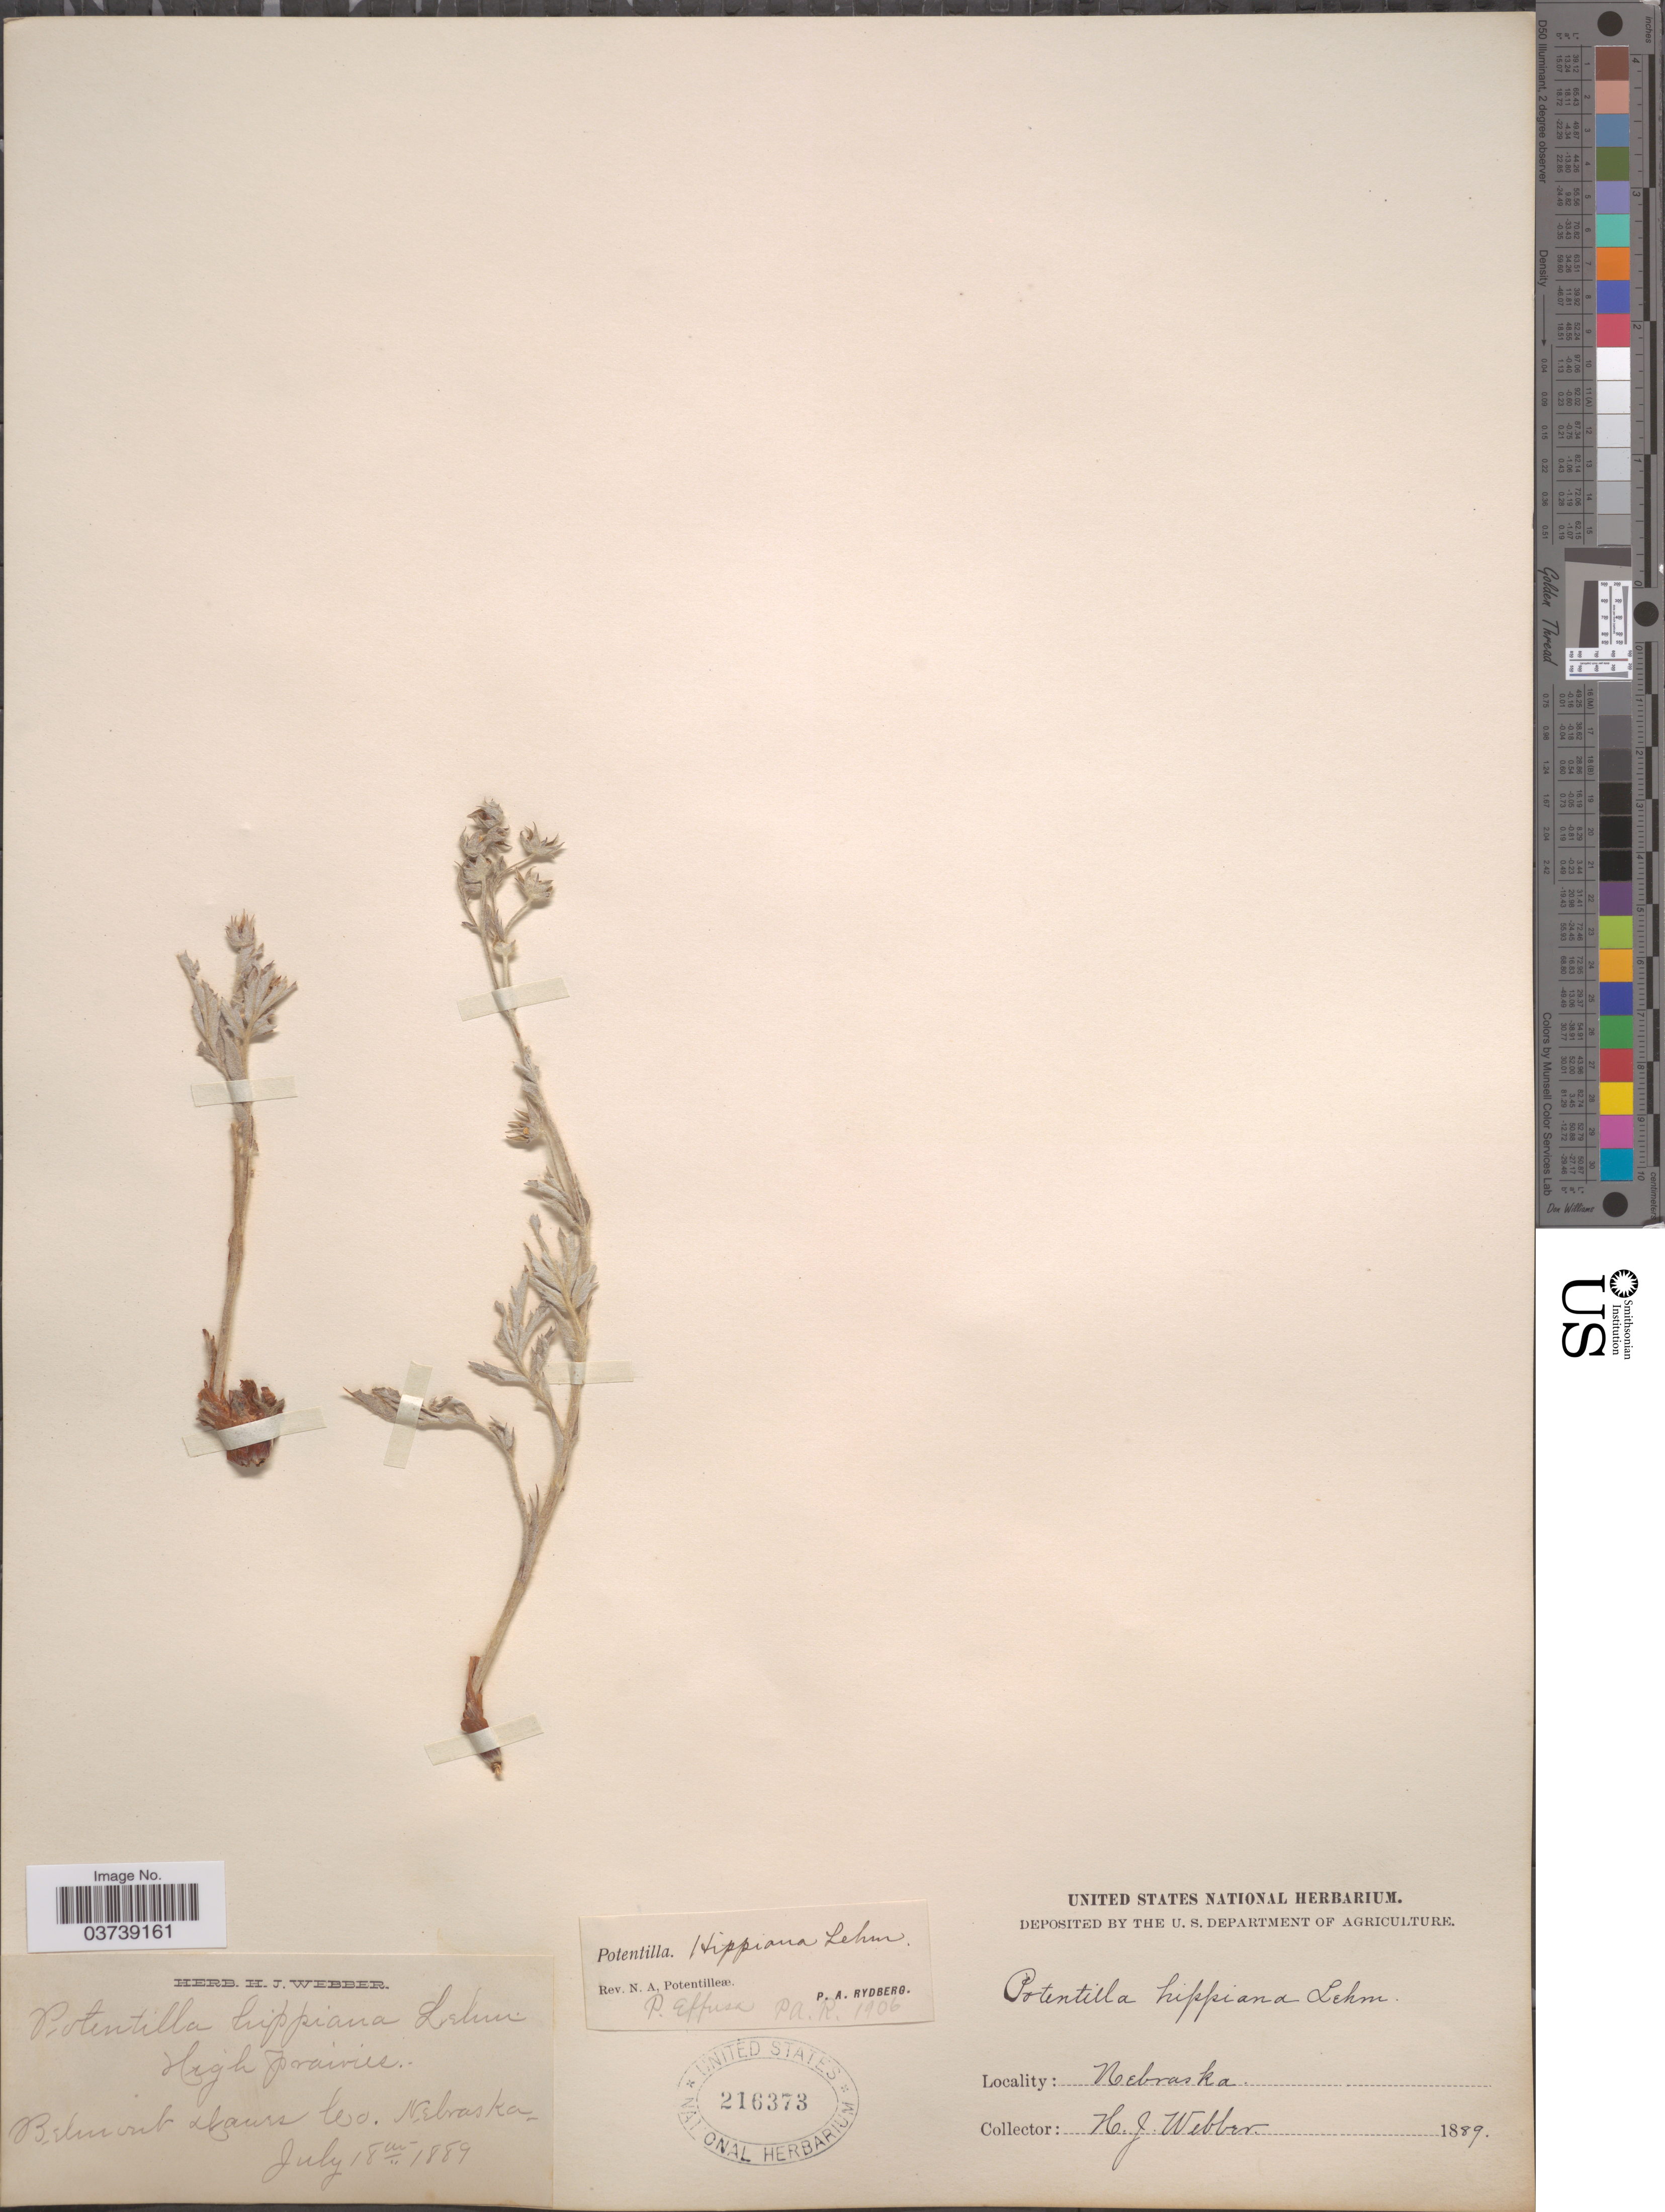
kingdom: Plantae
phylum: Tracheophyta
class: Magnoliopsida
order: Rosales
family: Rosaceae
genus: Potentilla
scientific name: Potentilla effusa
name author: Douglas ex Lehm.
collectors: H. Webber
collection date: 1889-07-18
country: United States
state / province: Nebraska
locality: Belmont Dawes Co.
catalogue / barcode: US 216373